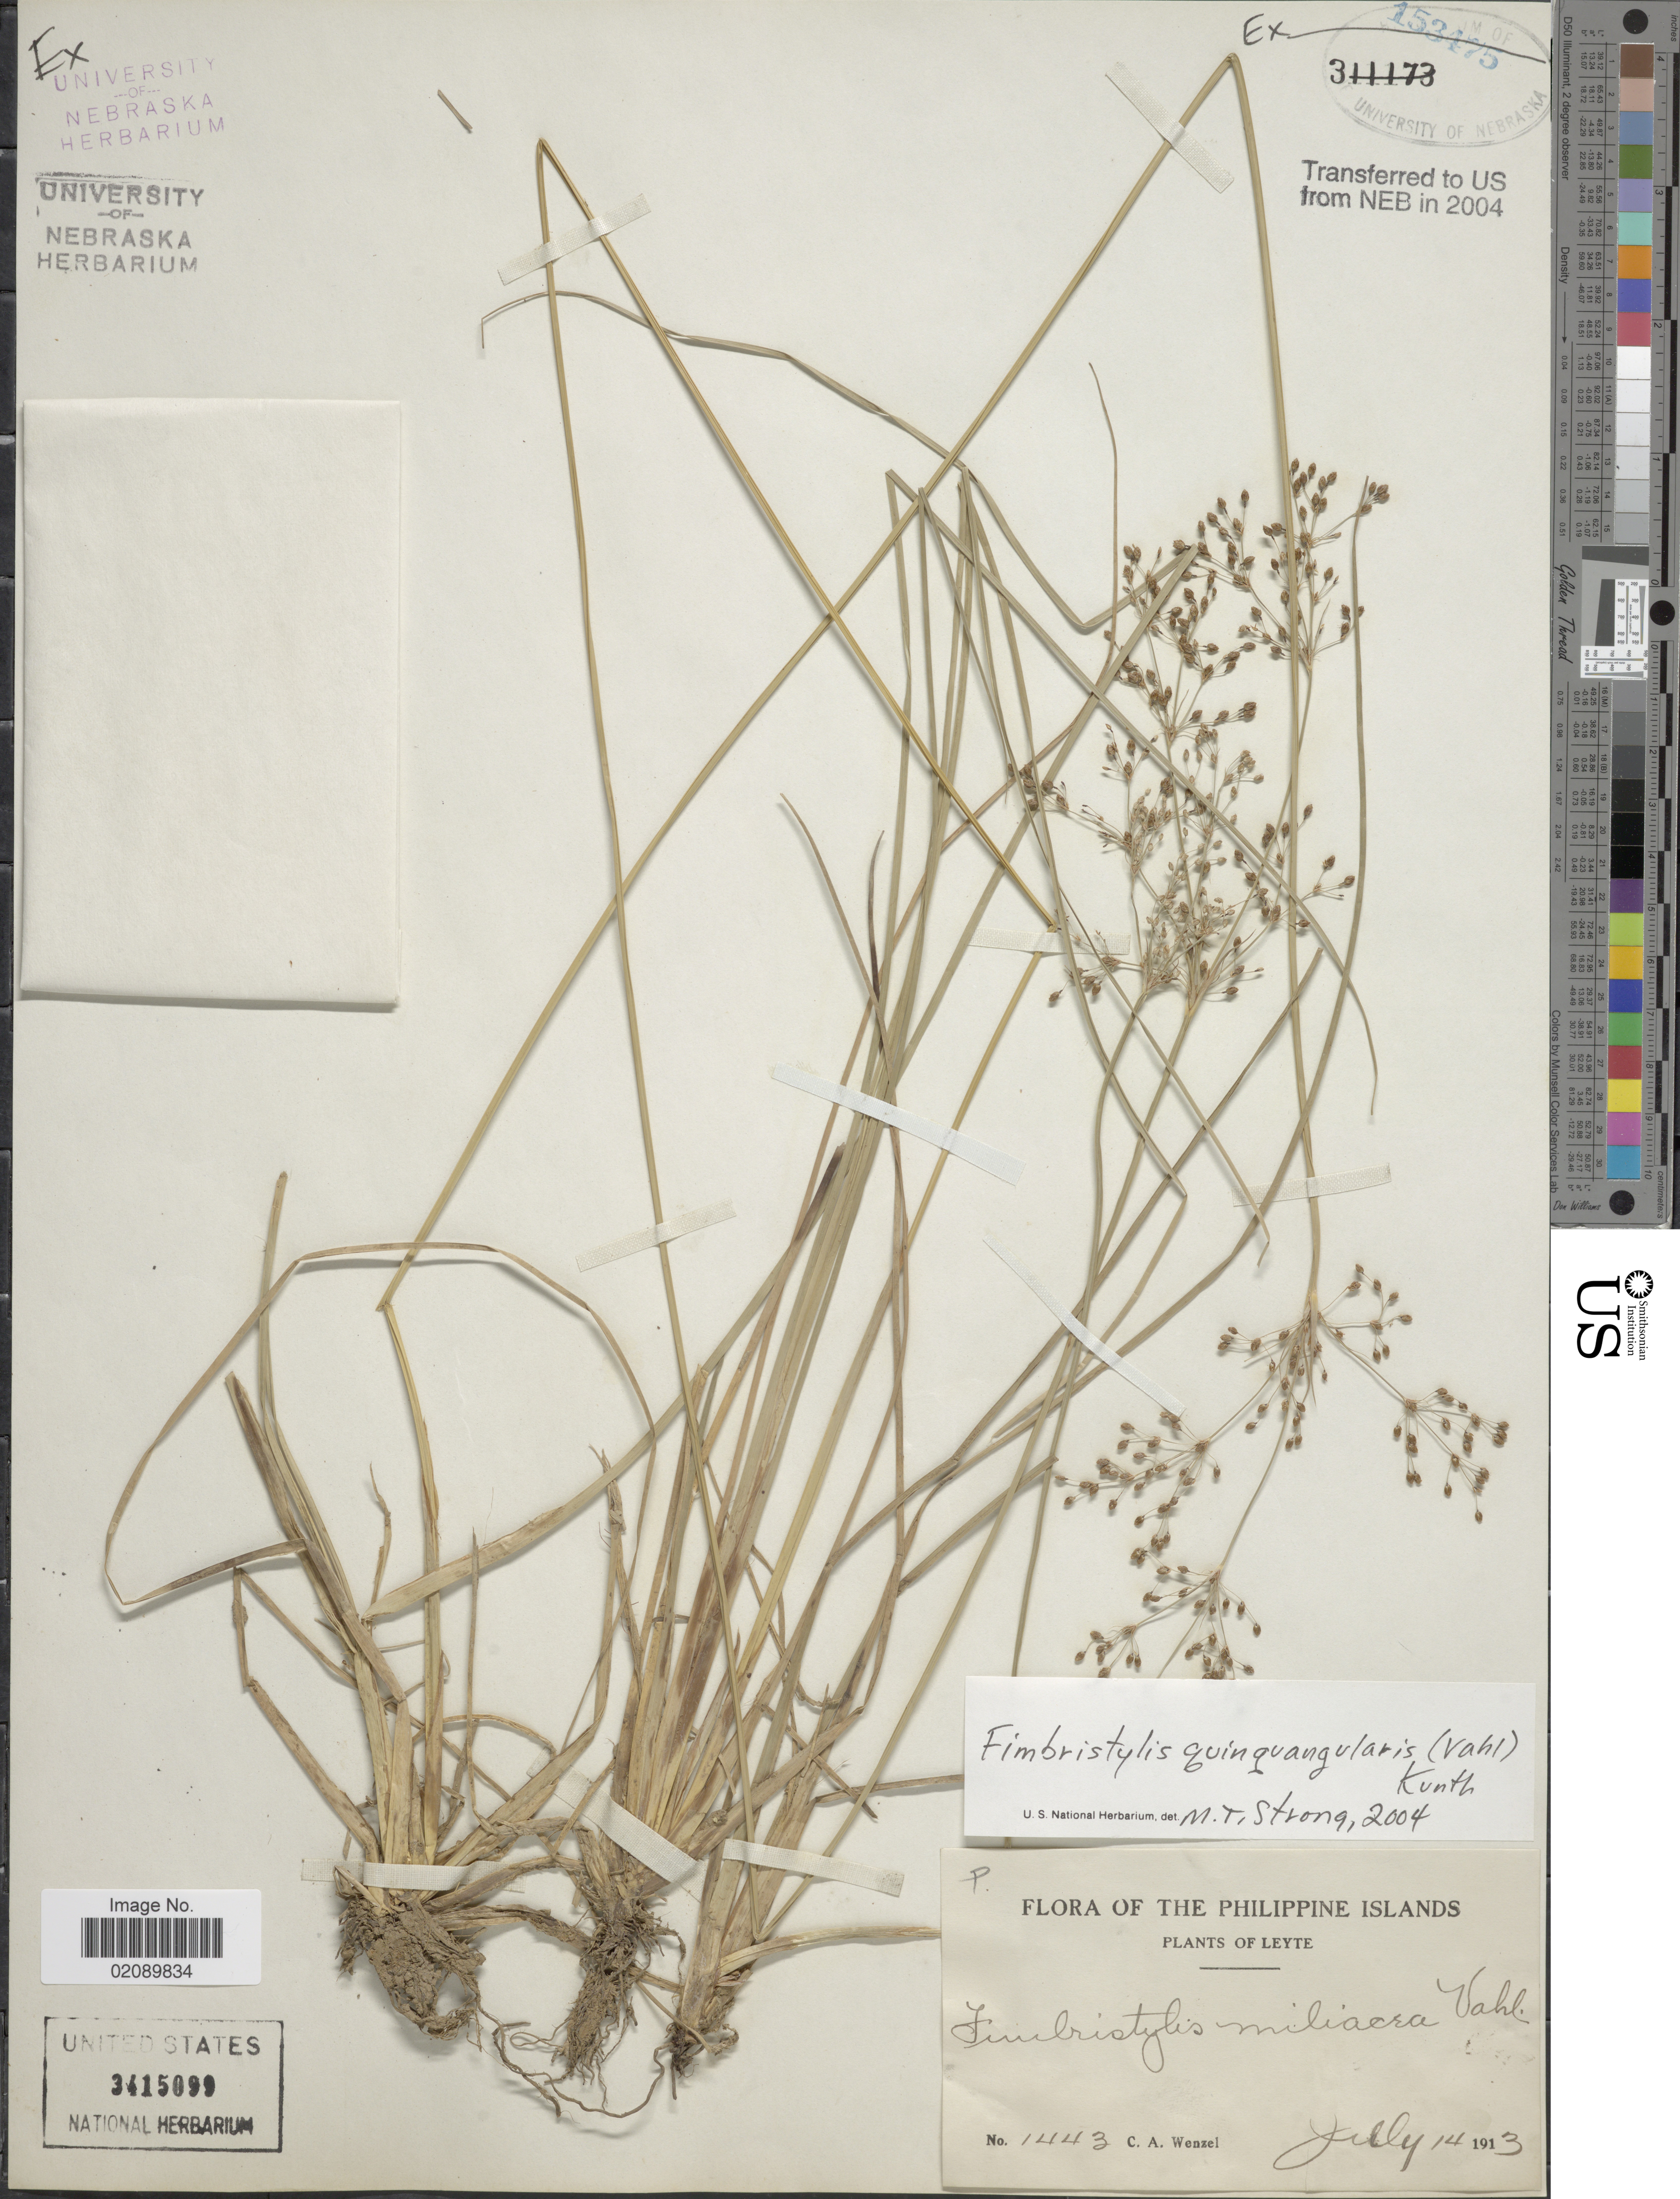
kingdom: Plantae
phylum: Tracheophyta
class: Liliopsida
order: Poales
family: Cyperaceae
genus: Fimbristylis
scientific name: Fimbristylis littoralis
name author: Gaudich.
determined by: Strong, Mark T., (BOT), Smithsonian Institution - National Museum of Natural History (UNITED STATES)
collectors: C. Wenzel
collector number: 1443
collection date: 1913-07-14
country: Philippines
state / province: Eastern Visayas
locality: Leyte.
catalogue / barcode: US 3415099